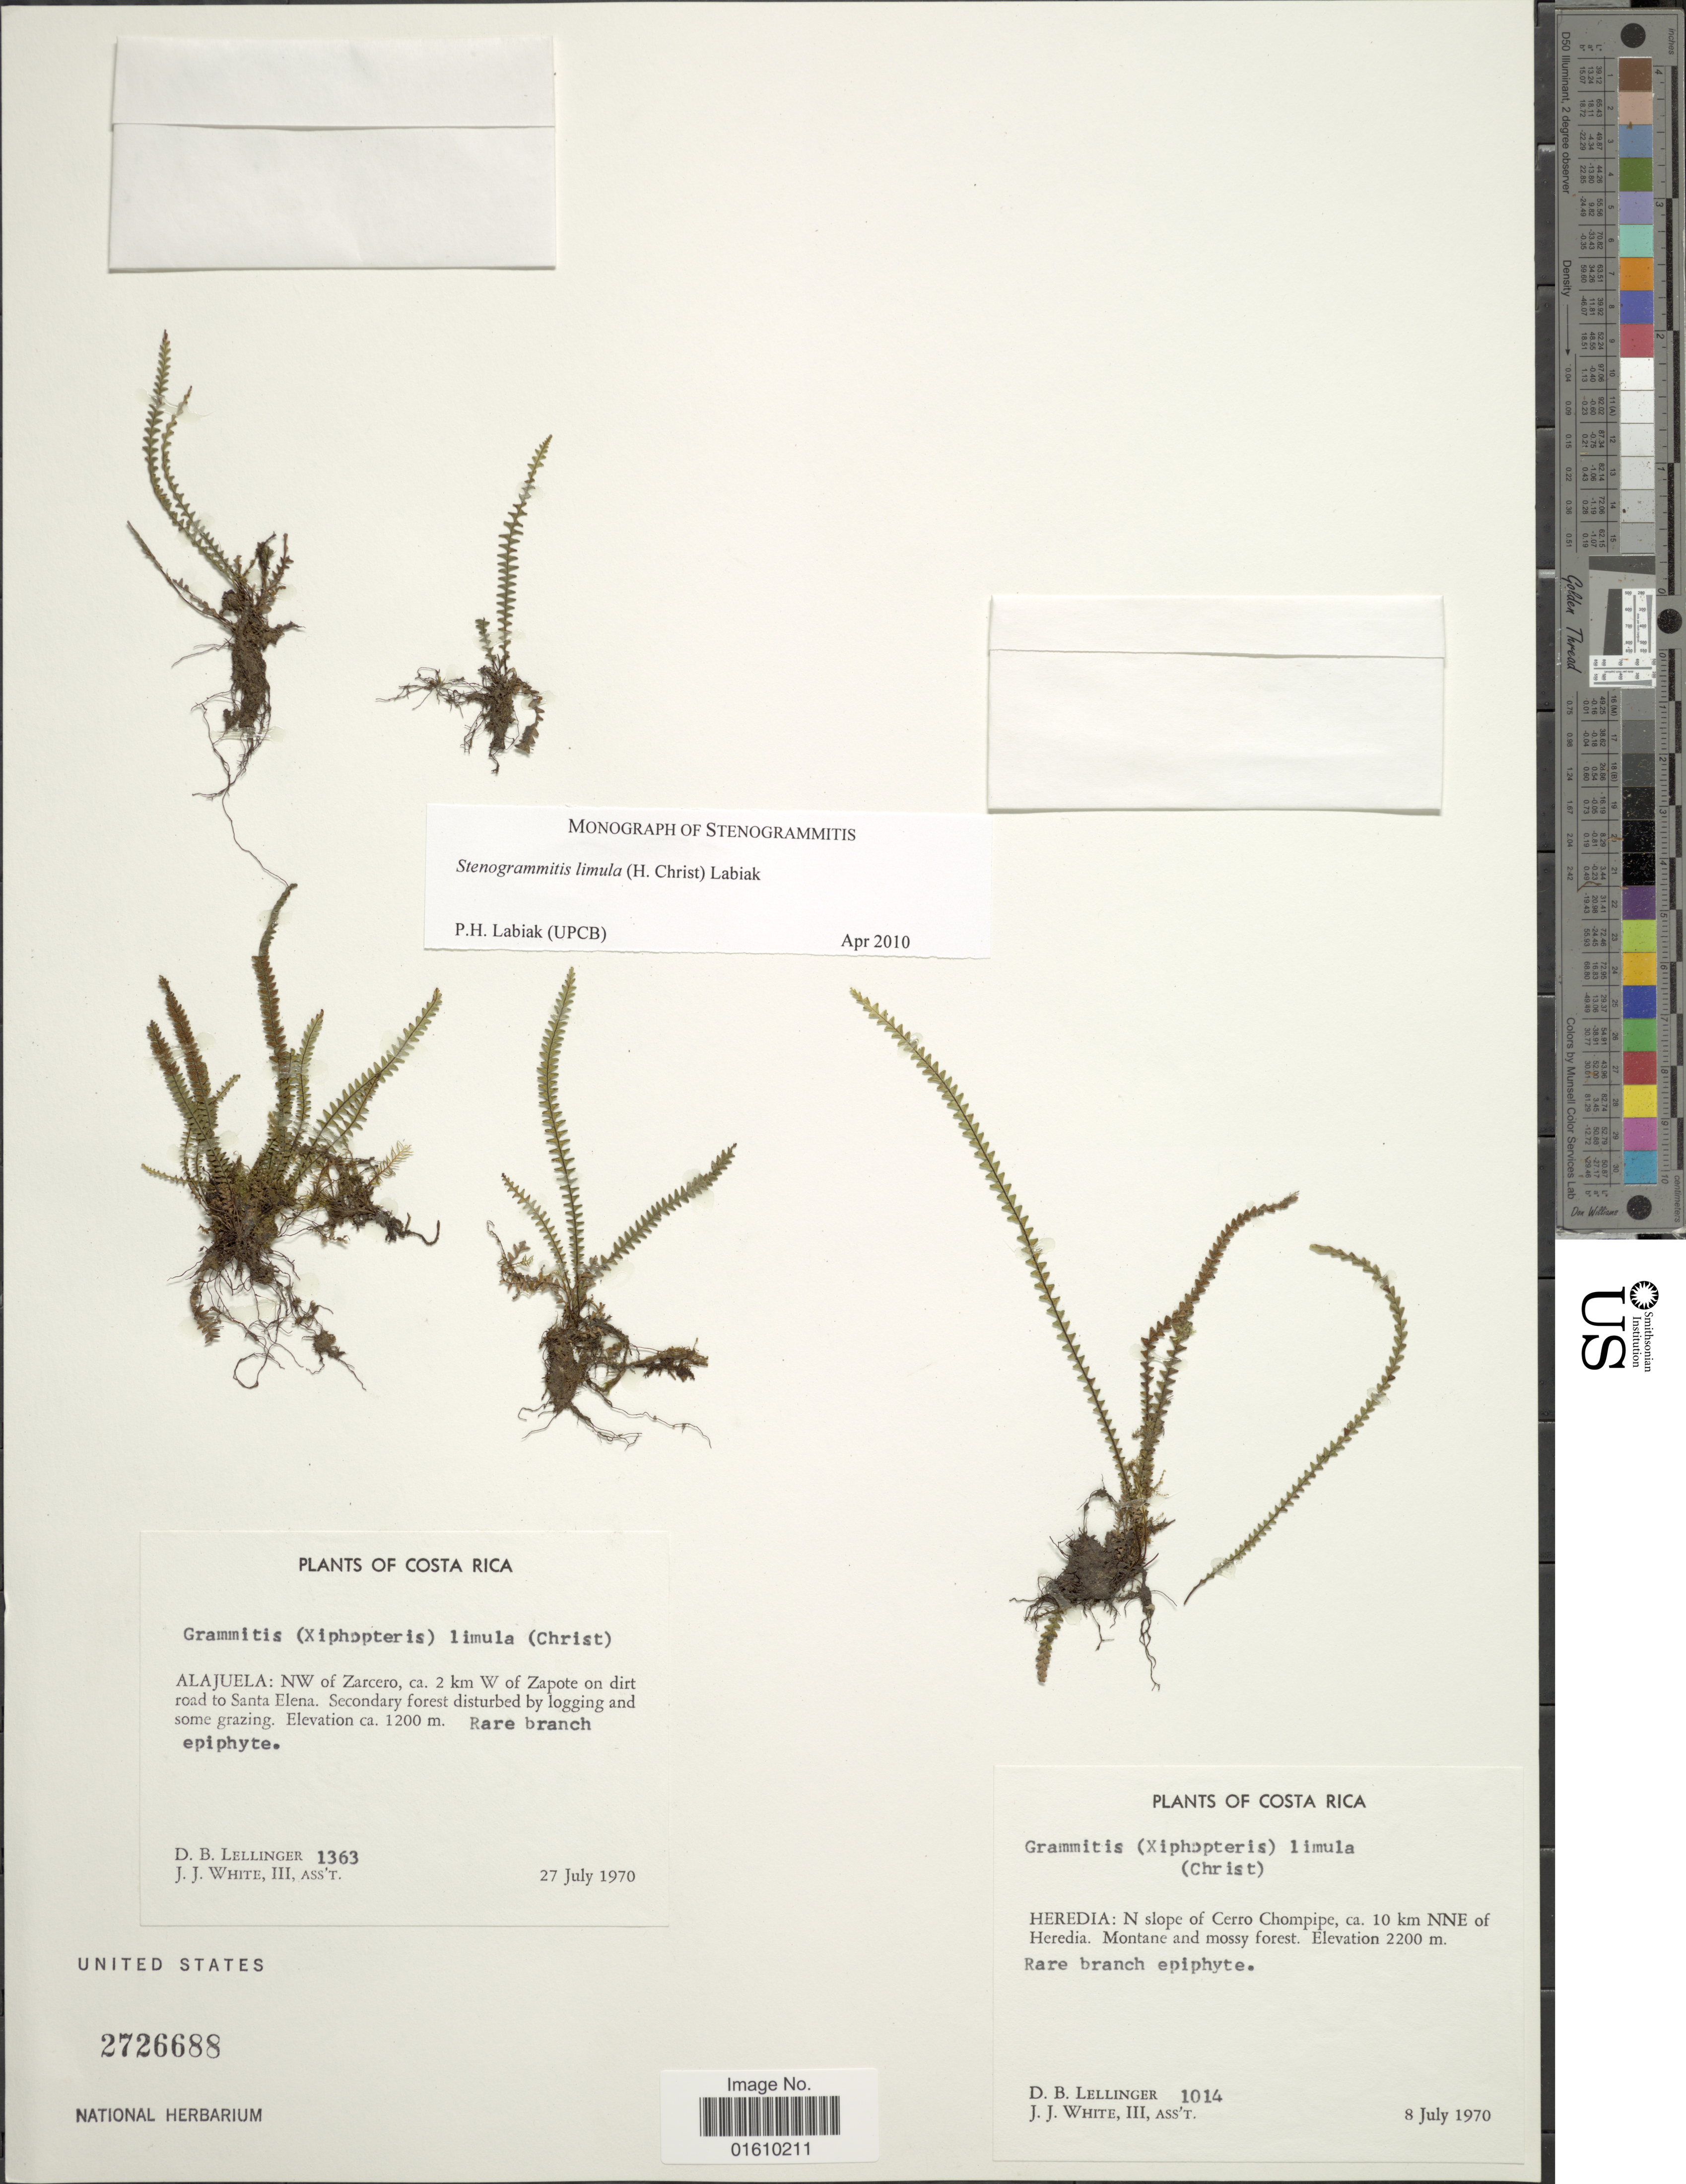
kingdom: Plantae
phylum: Tracheophyta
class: Polypodiopsida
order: Polypodiales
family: Polypodiaceae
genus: Stenogrammitis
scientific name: Stenogrammitis limula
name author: (Christ) Labiak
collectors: D. B. Lellinger & J. J. White III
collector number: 1363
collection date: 1970-07-27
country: Costa Rica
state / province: Alajuela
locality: NW of Zarcero, ca. 2 km W of Zapote on dirt road to Santa Elena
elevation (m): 1200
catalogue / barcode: US 2726688